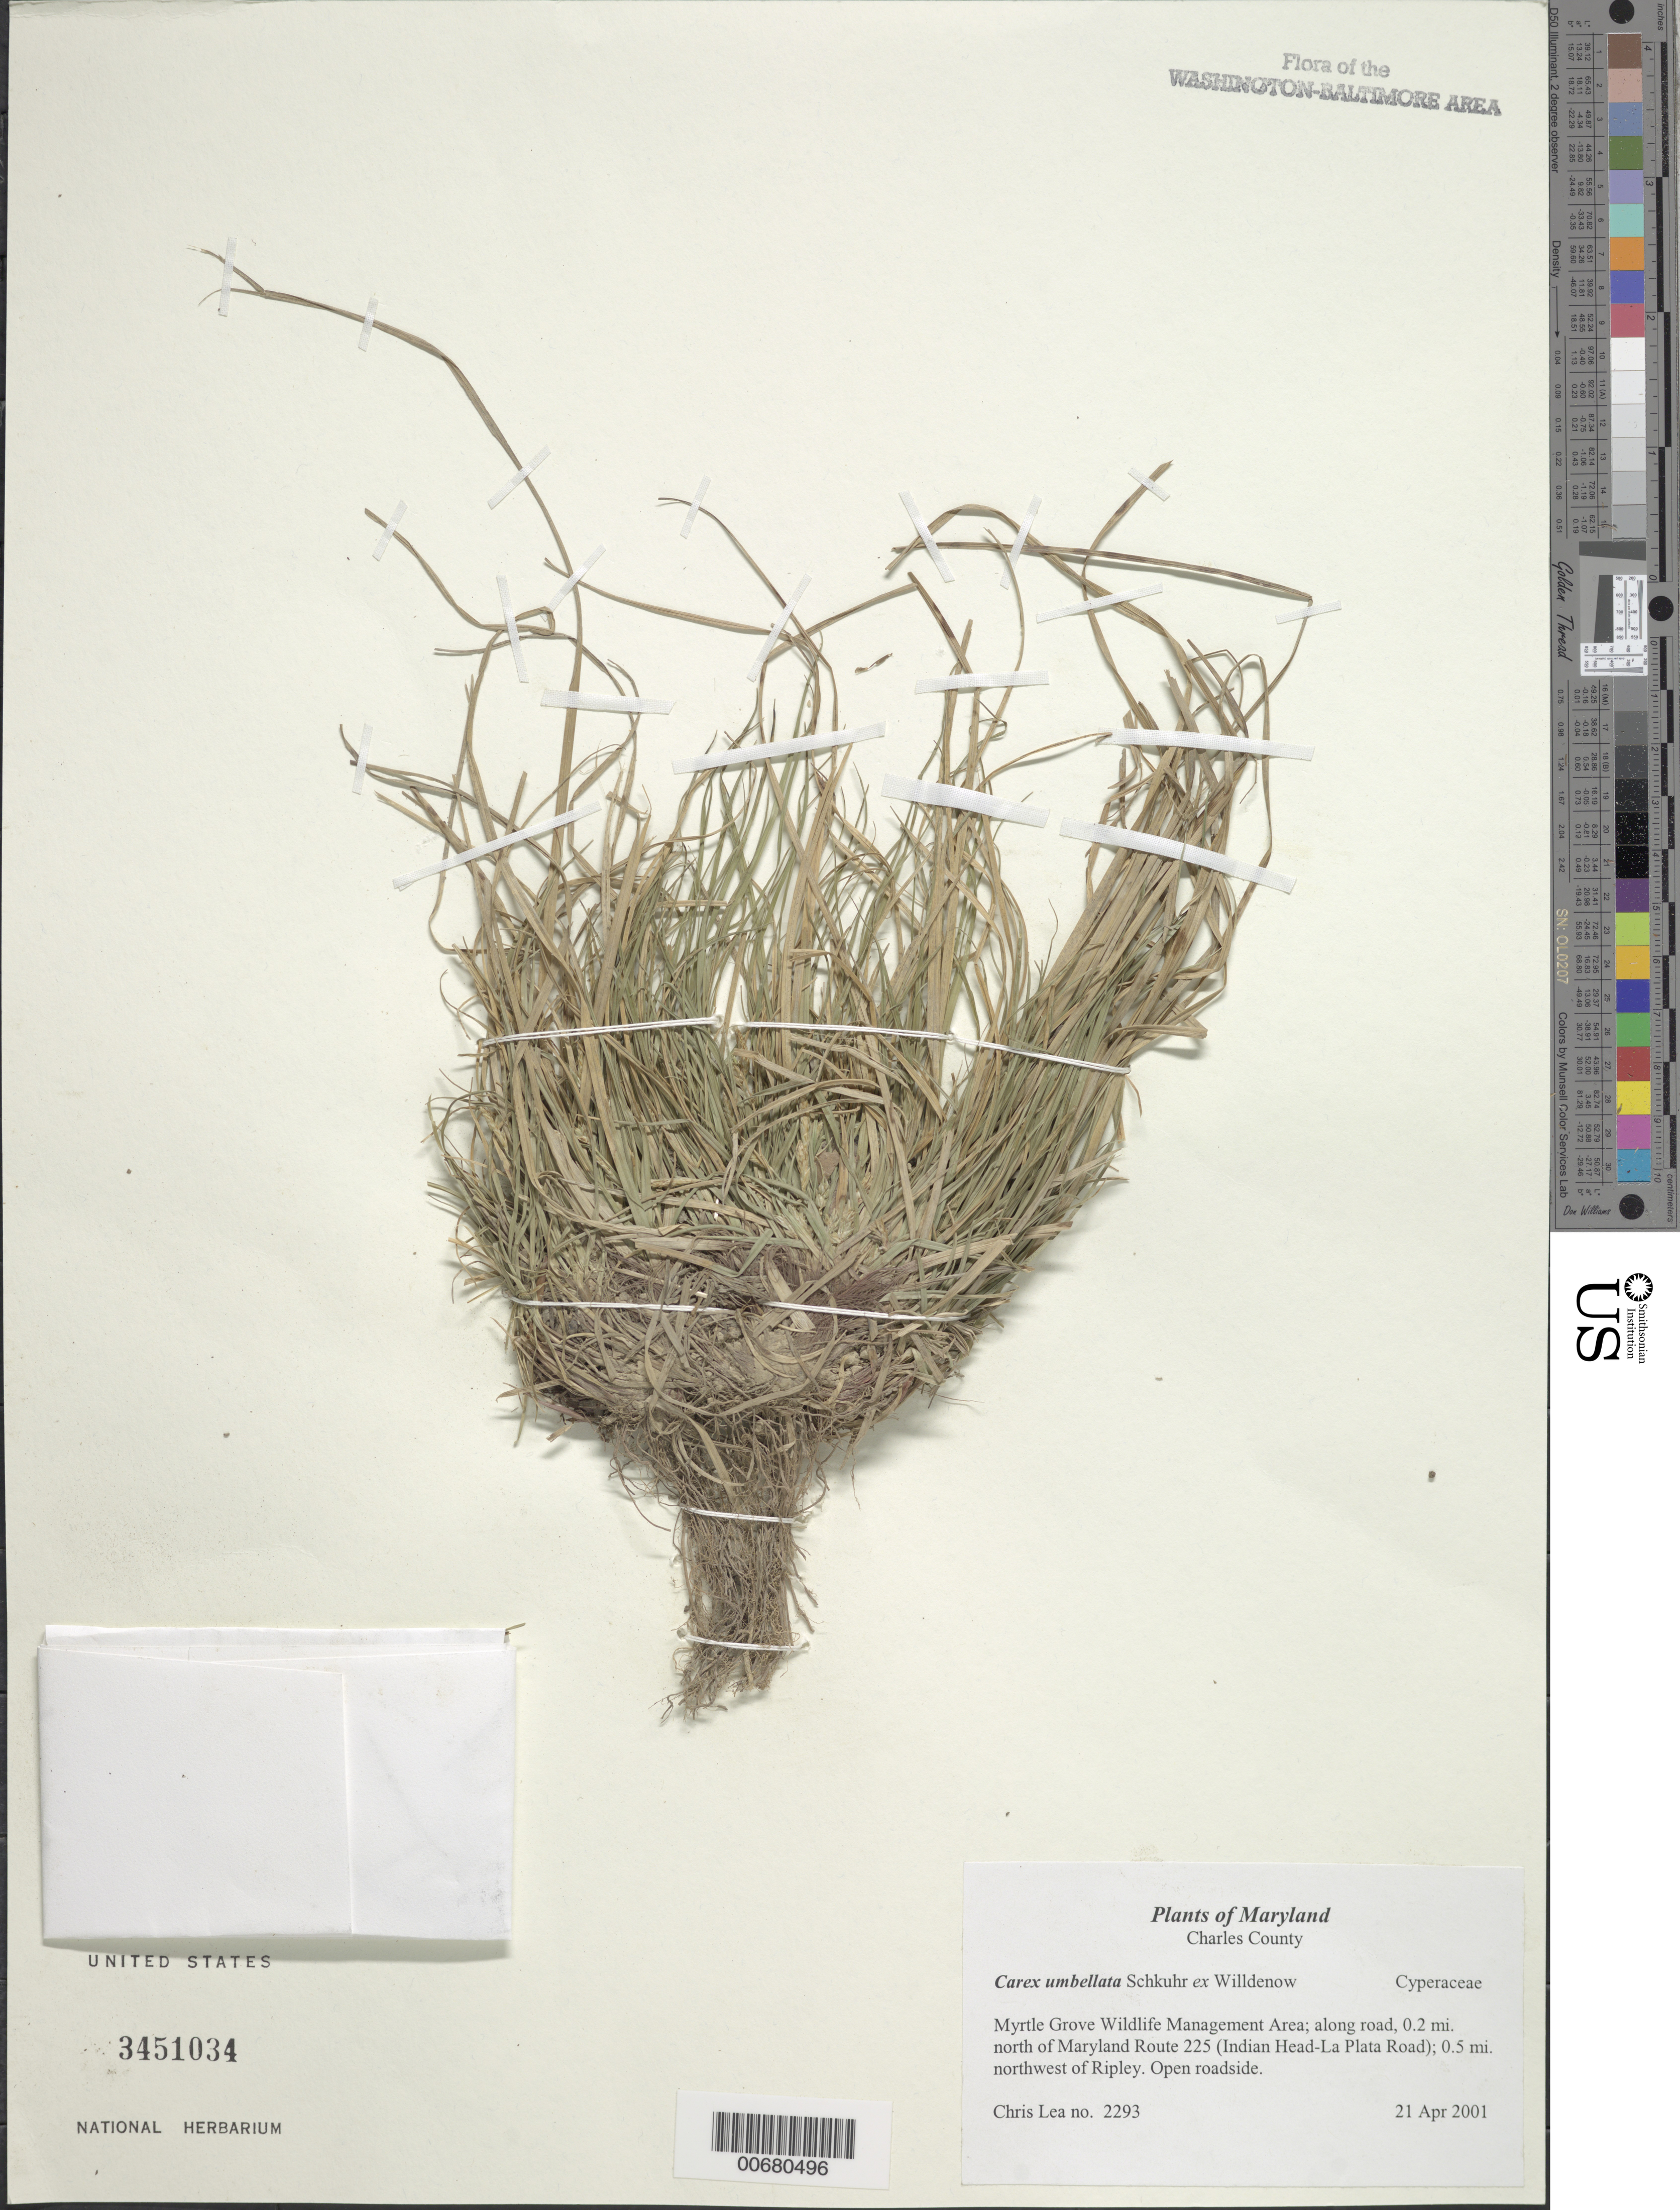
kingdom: Plantae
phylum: Tracheophyta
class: Liliopsida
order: Poales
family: Cyperaceae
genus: Carex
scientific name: Carex umbellata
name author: Schkuhr ex Willd.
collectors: C. Lea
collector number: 2293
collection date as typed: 21 Apr 2001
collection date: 2001-04-21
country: United States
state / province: Maryland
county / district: Charles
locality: Myrtle Grove Wildlife Management Area; along road, 0.2 mi. north of Maryland Route 225 (Indian Head - La Plata Road); 0.5 mi. northwest of Ripley.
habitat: Open roadside.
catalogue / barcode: US 3451034